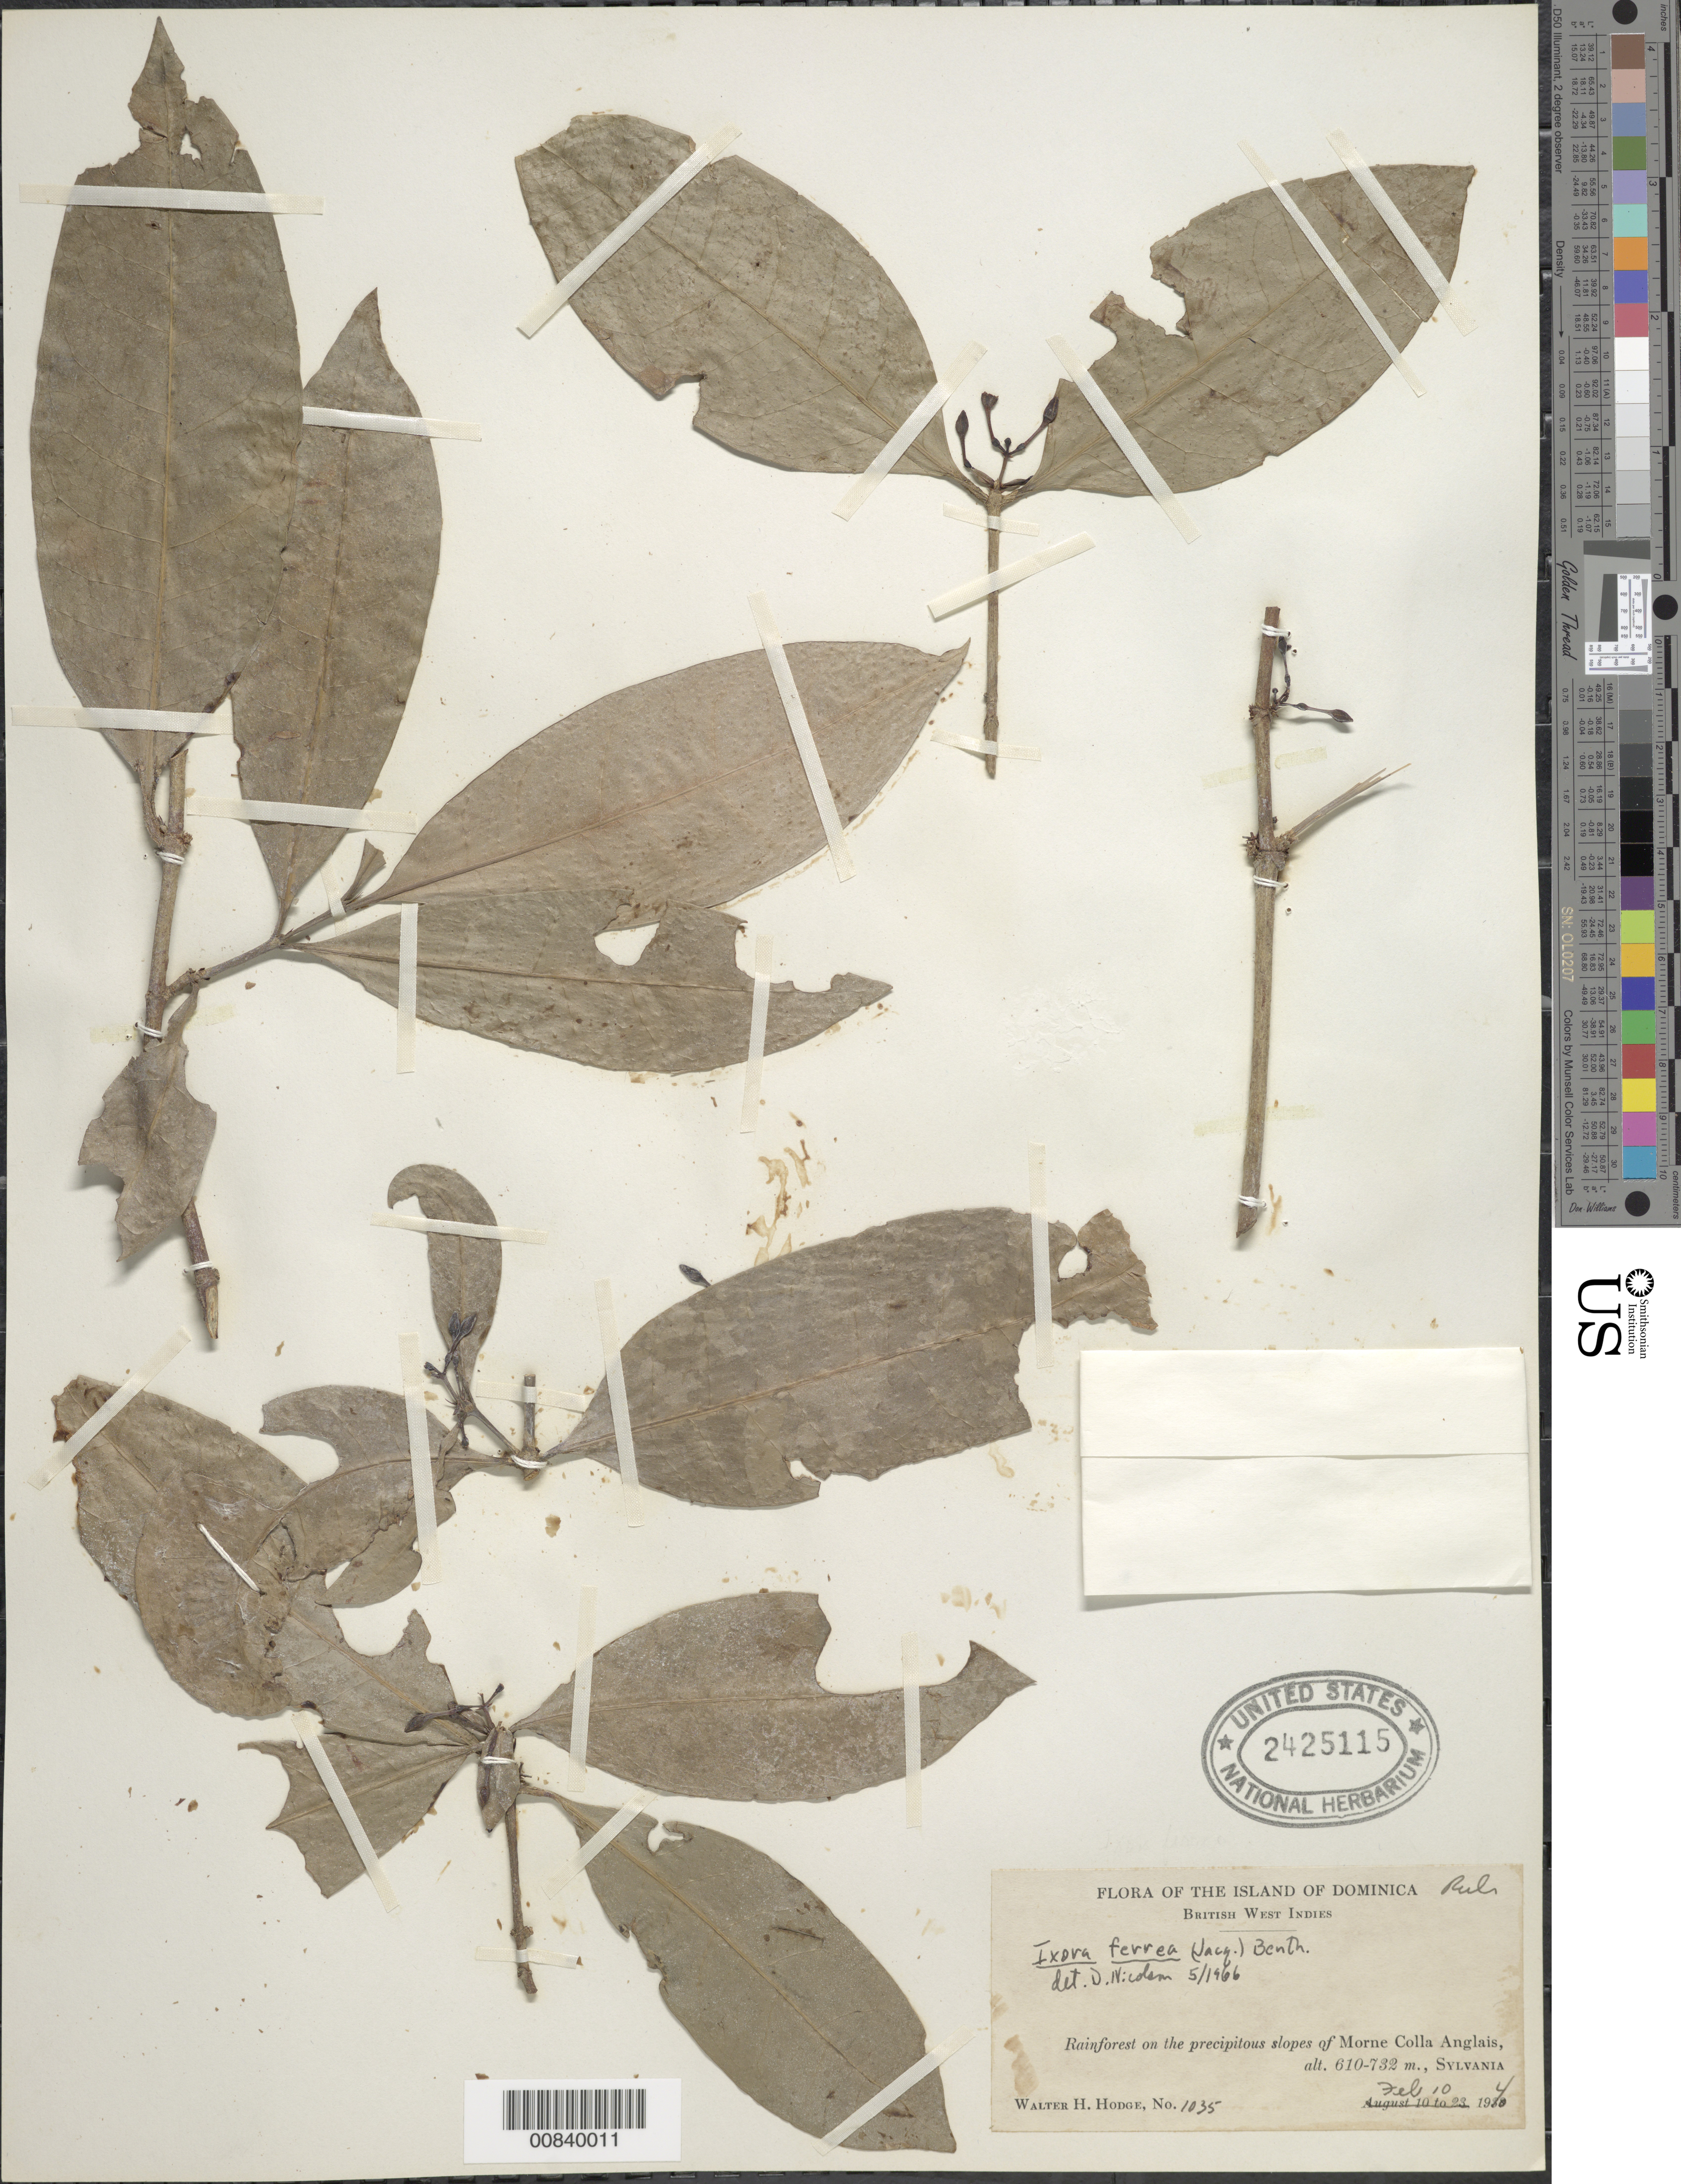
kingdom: Plantae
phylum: Tracheophyta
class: Magnoliopsida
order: Gentianales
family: Rubiaceae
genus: Ixora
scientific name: Ixora ferrea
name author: (Jacq.) Benth.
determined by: Nicolson, Dan H.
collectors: W. Hodge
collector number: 1035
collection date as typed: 10 Feb 1940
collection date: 1940-02-10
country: Dominica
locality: Precipitous slopes of Morne Colla Anglais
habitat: Rainforest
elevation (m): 610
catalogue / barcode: US 2425115